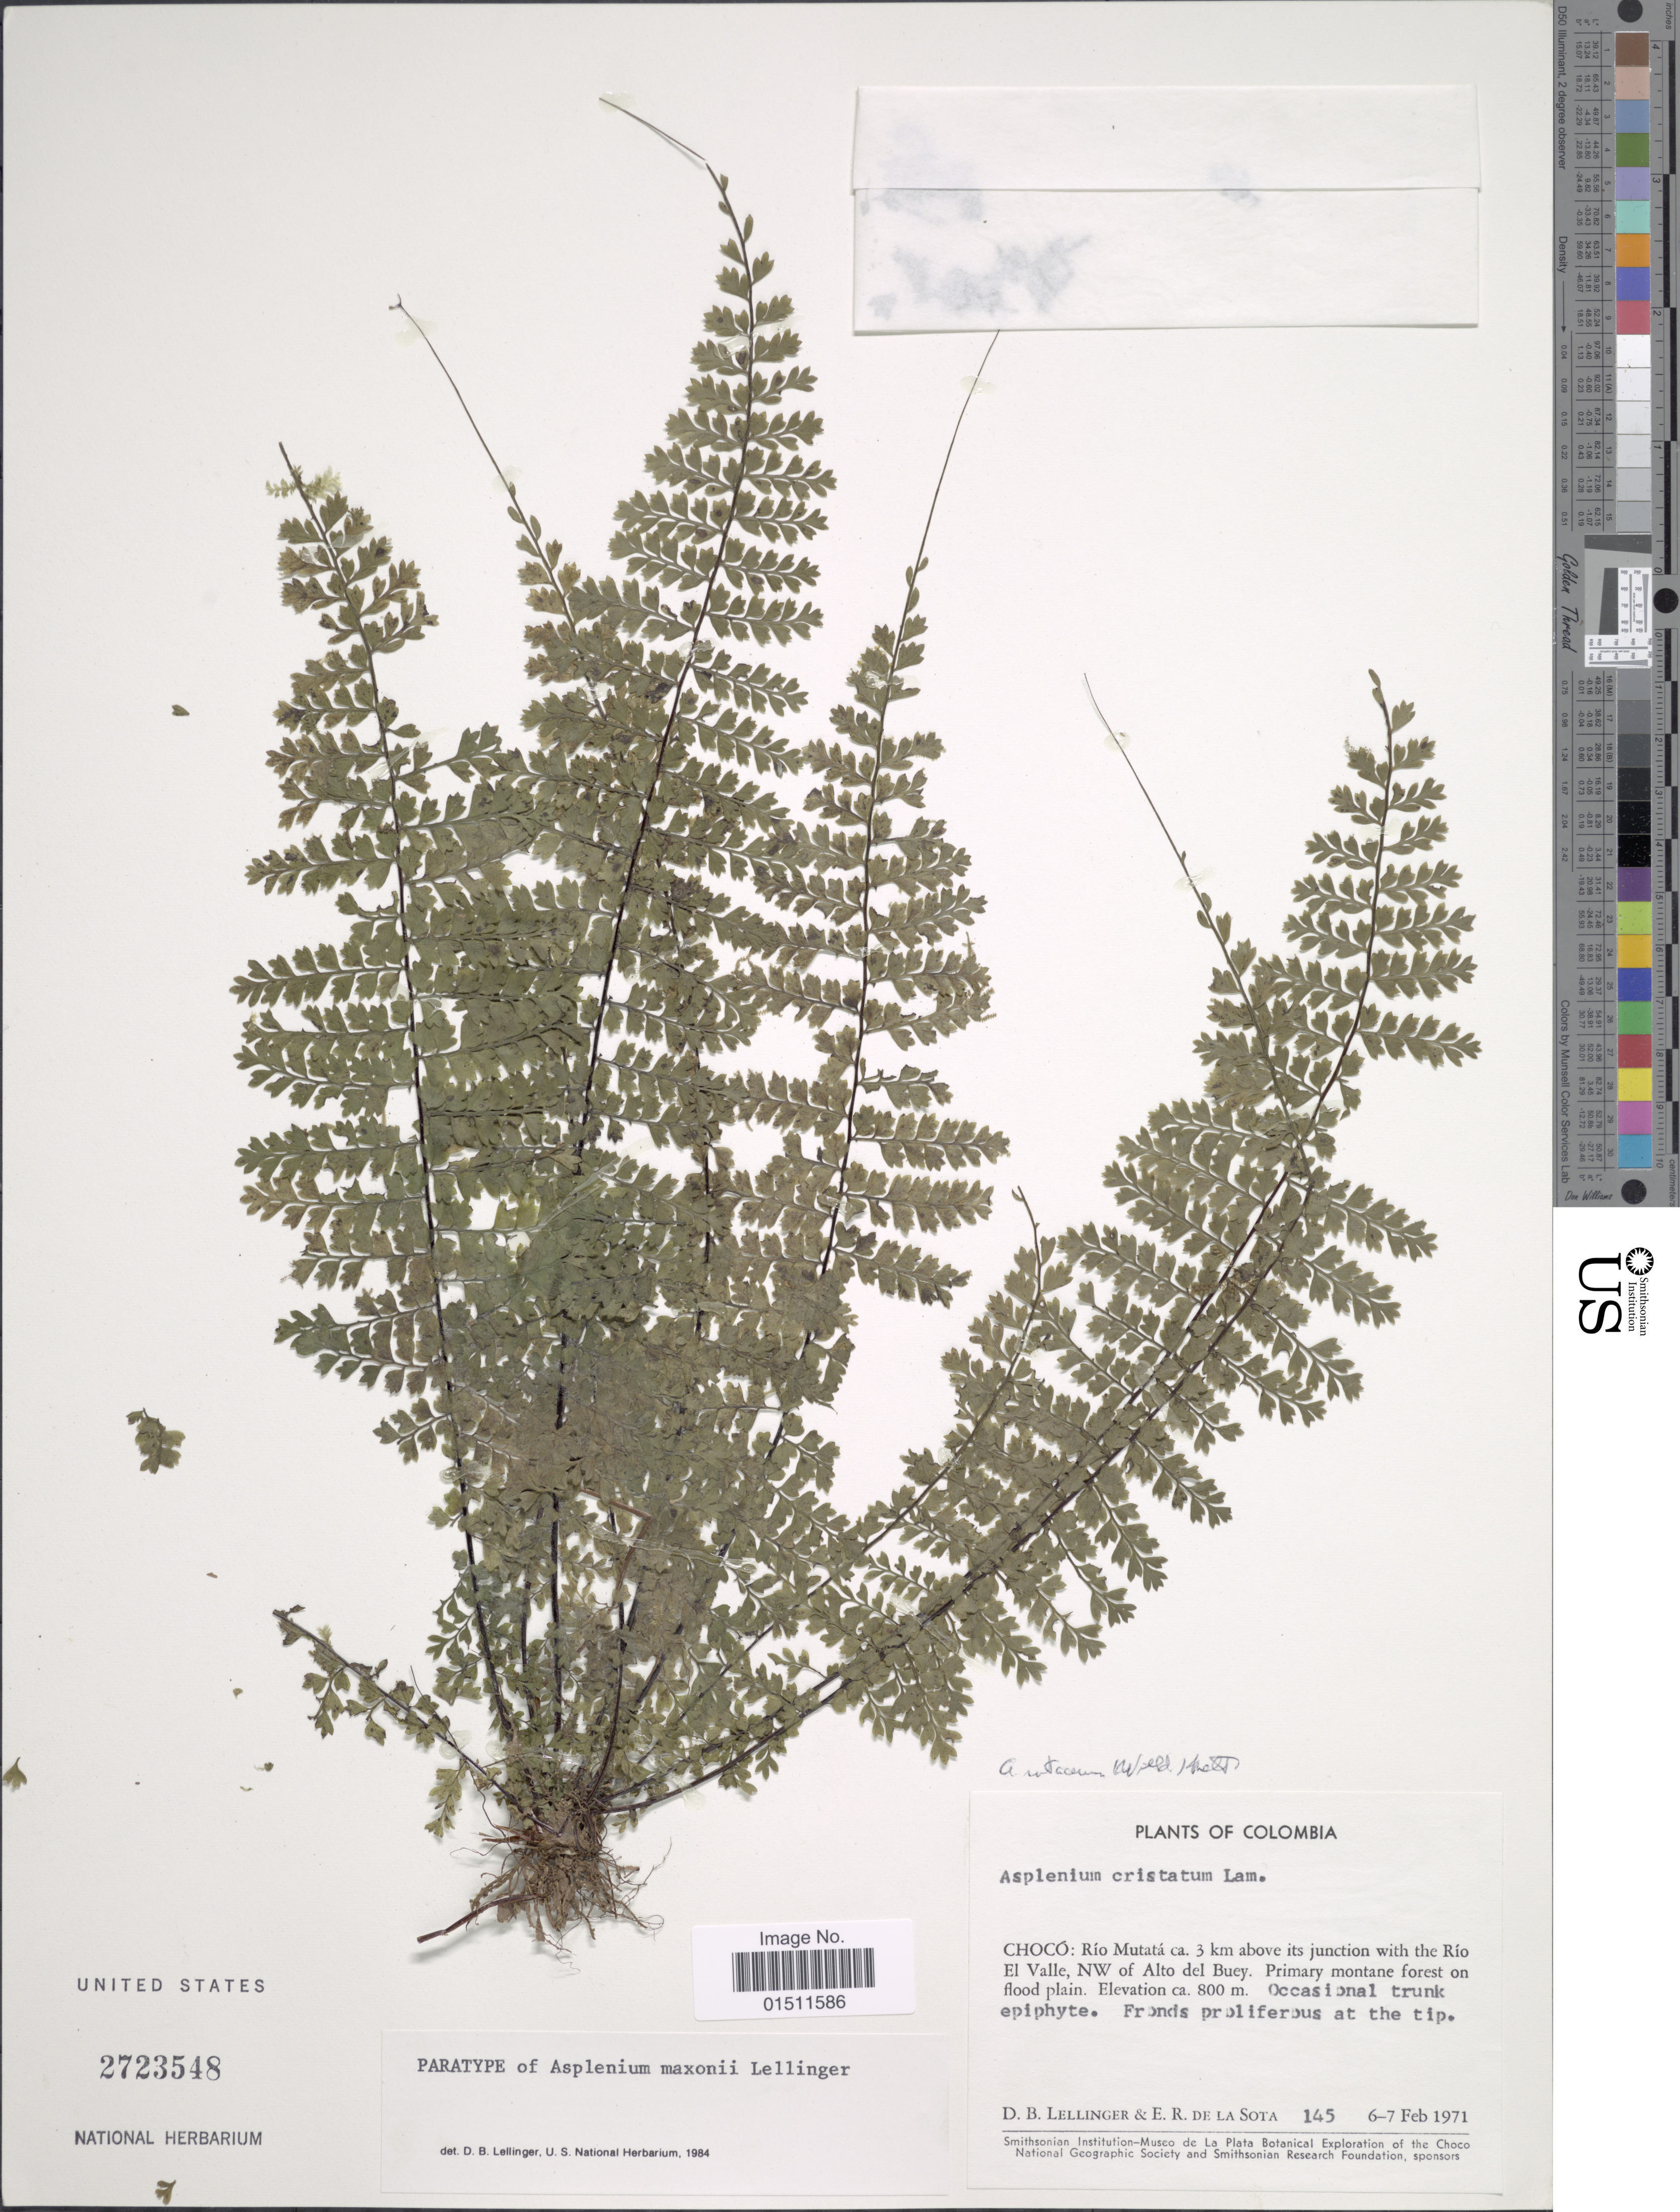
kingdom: Plantae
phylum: Tracheophyta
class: Polypodiopsida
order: Polypodiales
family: Aspleniaceae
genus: Asplenium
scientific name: Asplenium maxonii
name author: Lellinger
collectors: D. B. Lellinger & E. R. de la Sota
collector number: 145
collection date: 1971-02-06/1971-02-07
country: Colombia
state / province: Chocó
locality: Rio Mutata ca. 3 km above its junction with the Rio El Valle, NW of Alto del Buey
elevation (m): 800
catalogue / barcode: US 2723548